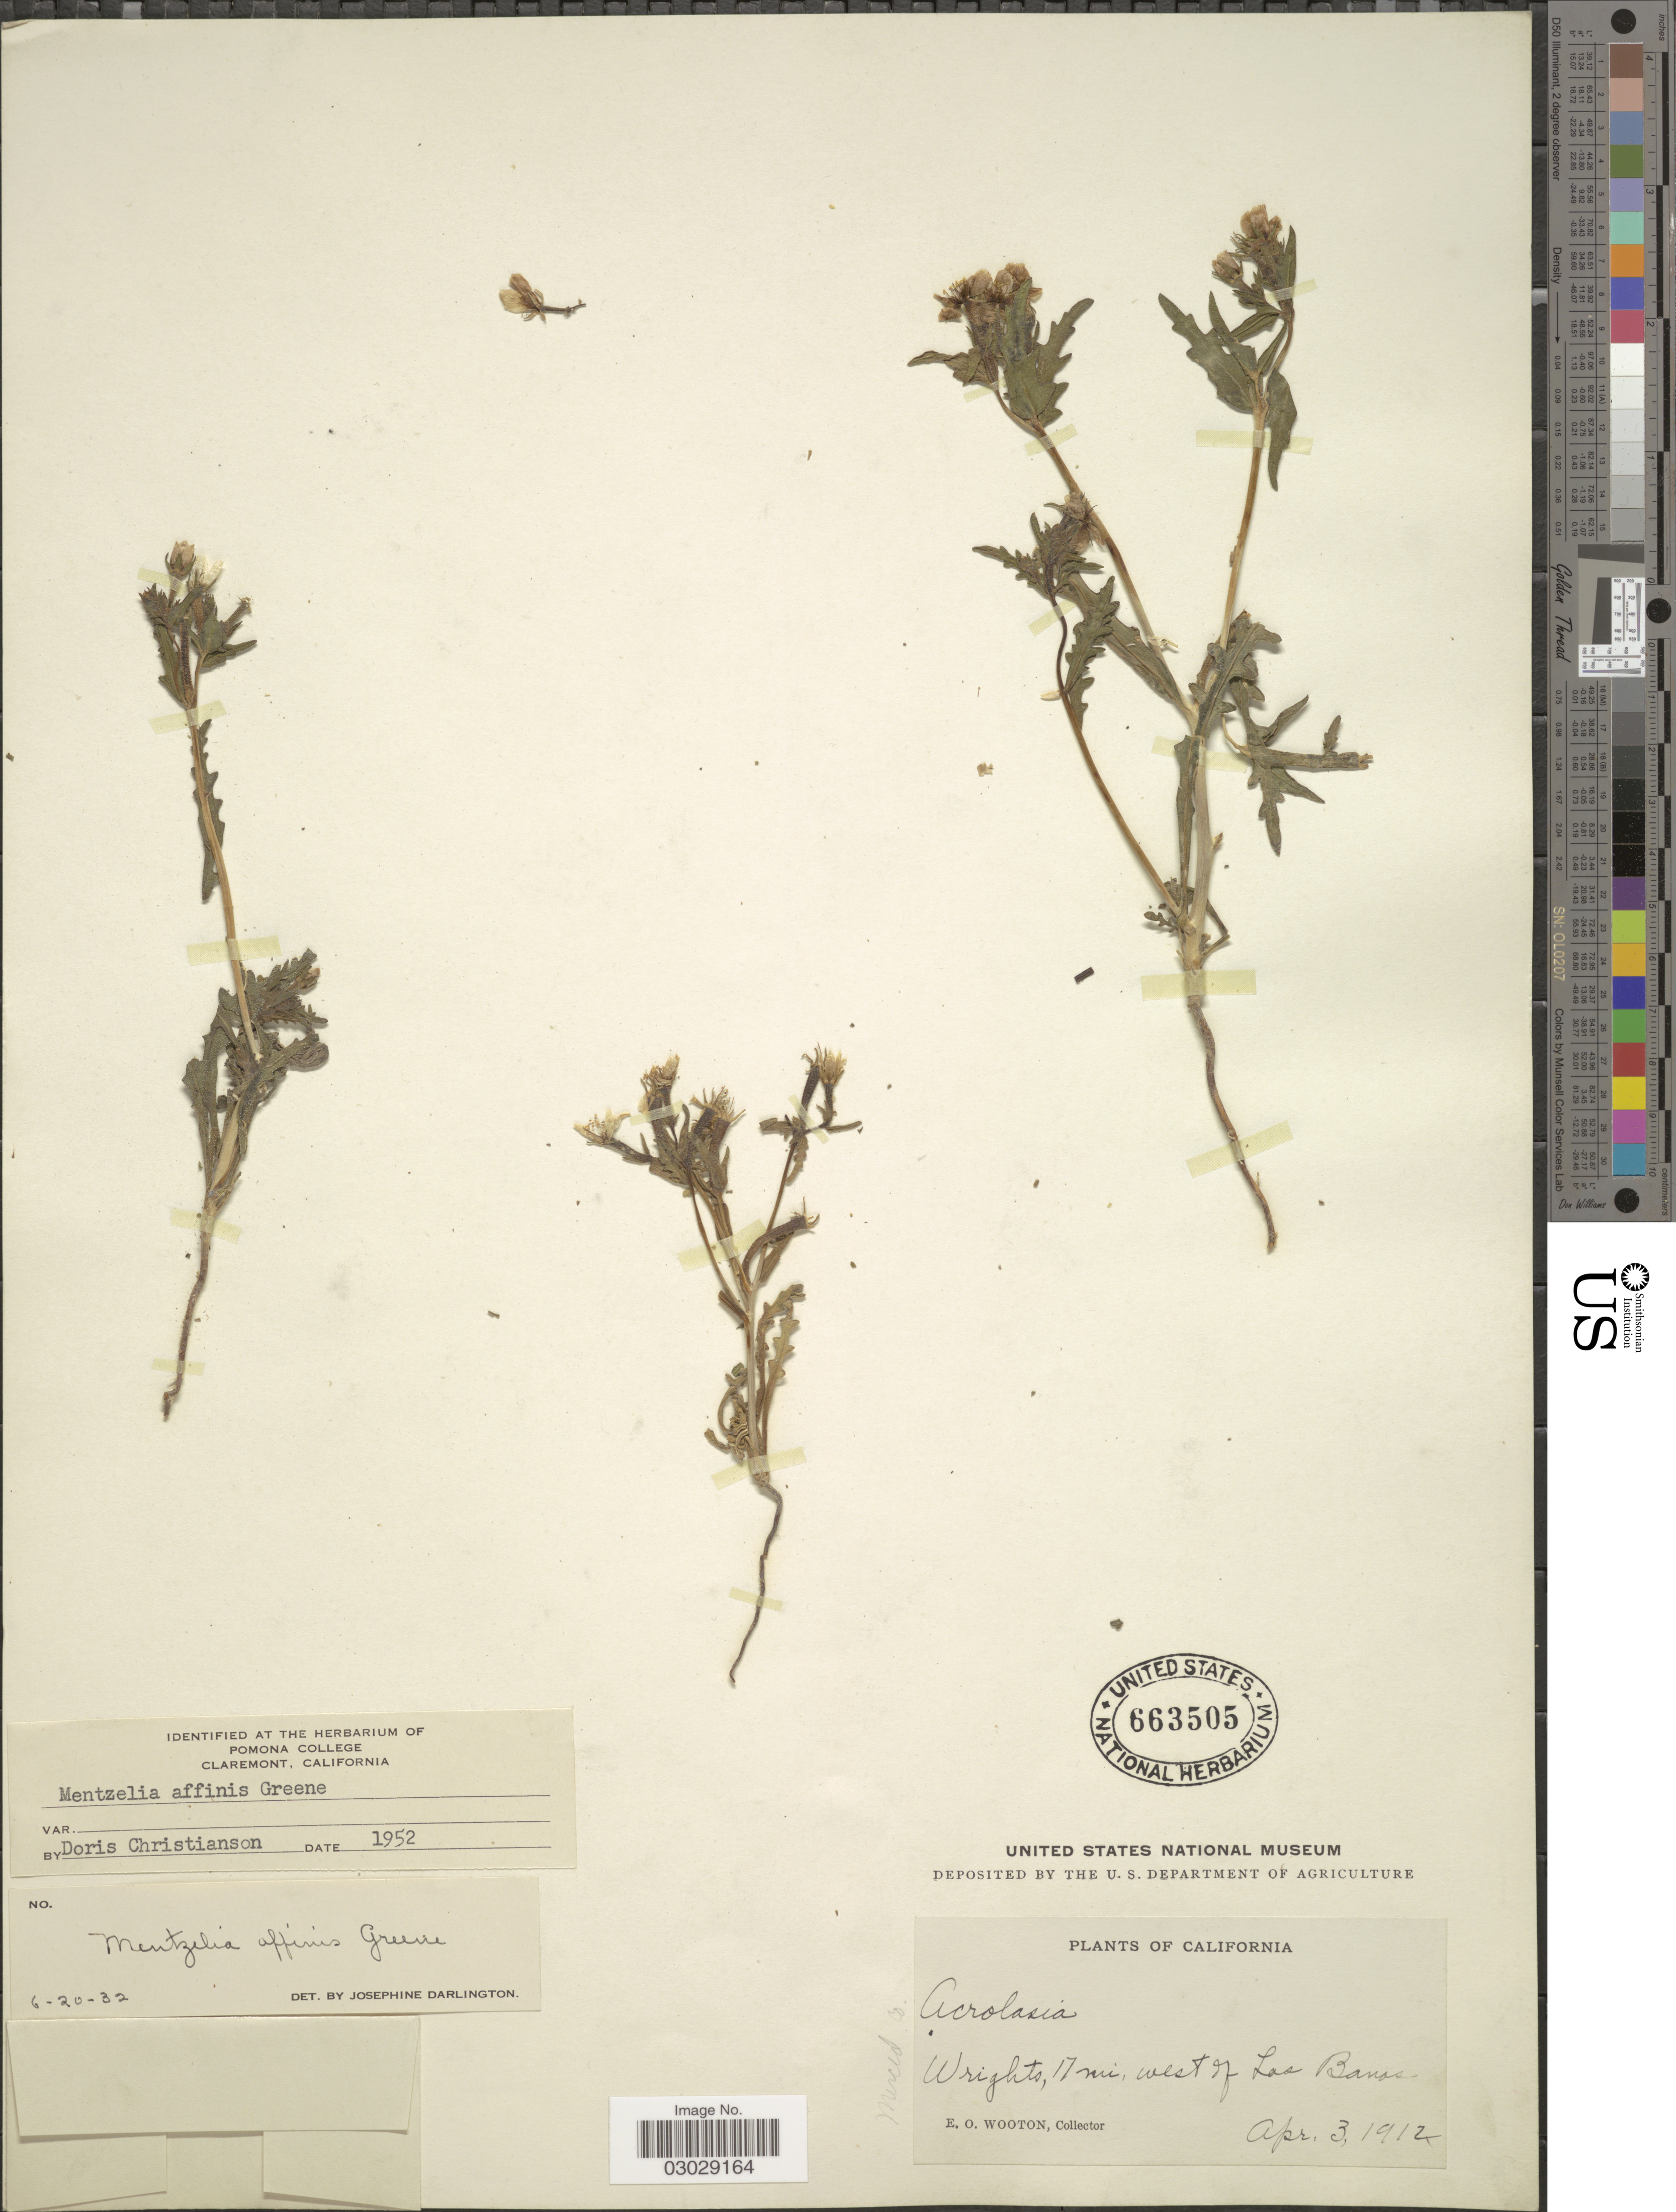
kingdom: Plantae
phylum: Tracheophyta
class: Magnoliopsida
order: Cornales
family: Loasaceae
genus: Mentzelia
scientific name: Mentzelia affinis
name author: Greene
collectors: E. O. Wooton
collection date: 1912-04-03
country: United States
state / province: California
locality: Wrights, 17 mi, west of Las Banos.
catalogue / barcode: US 663505